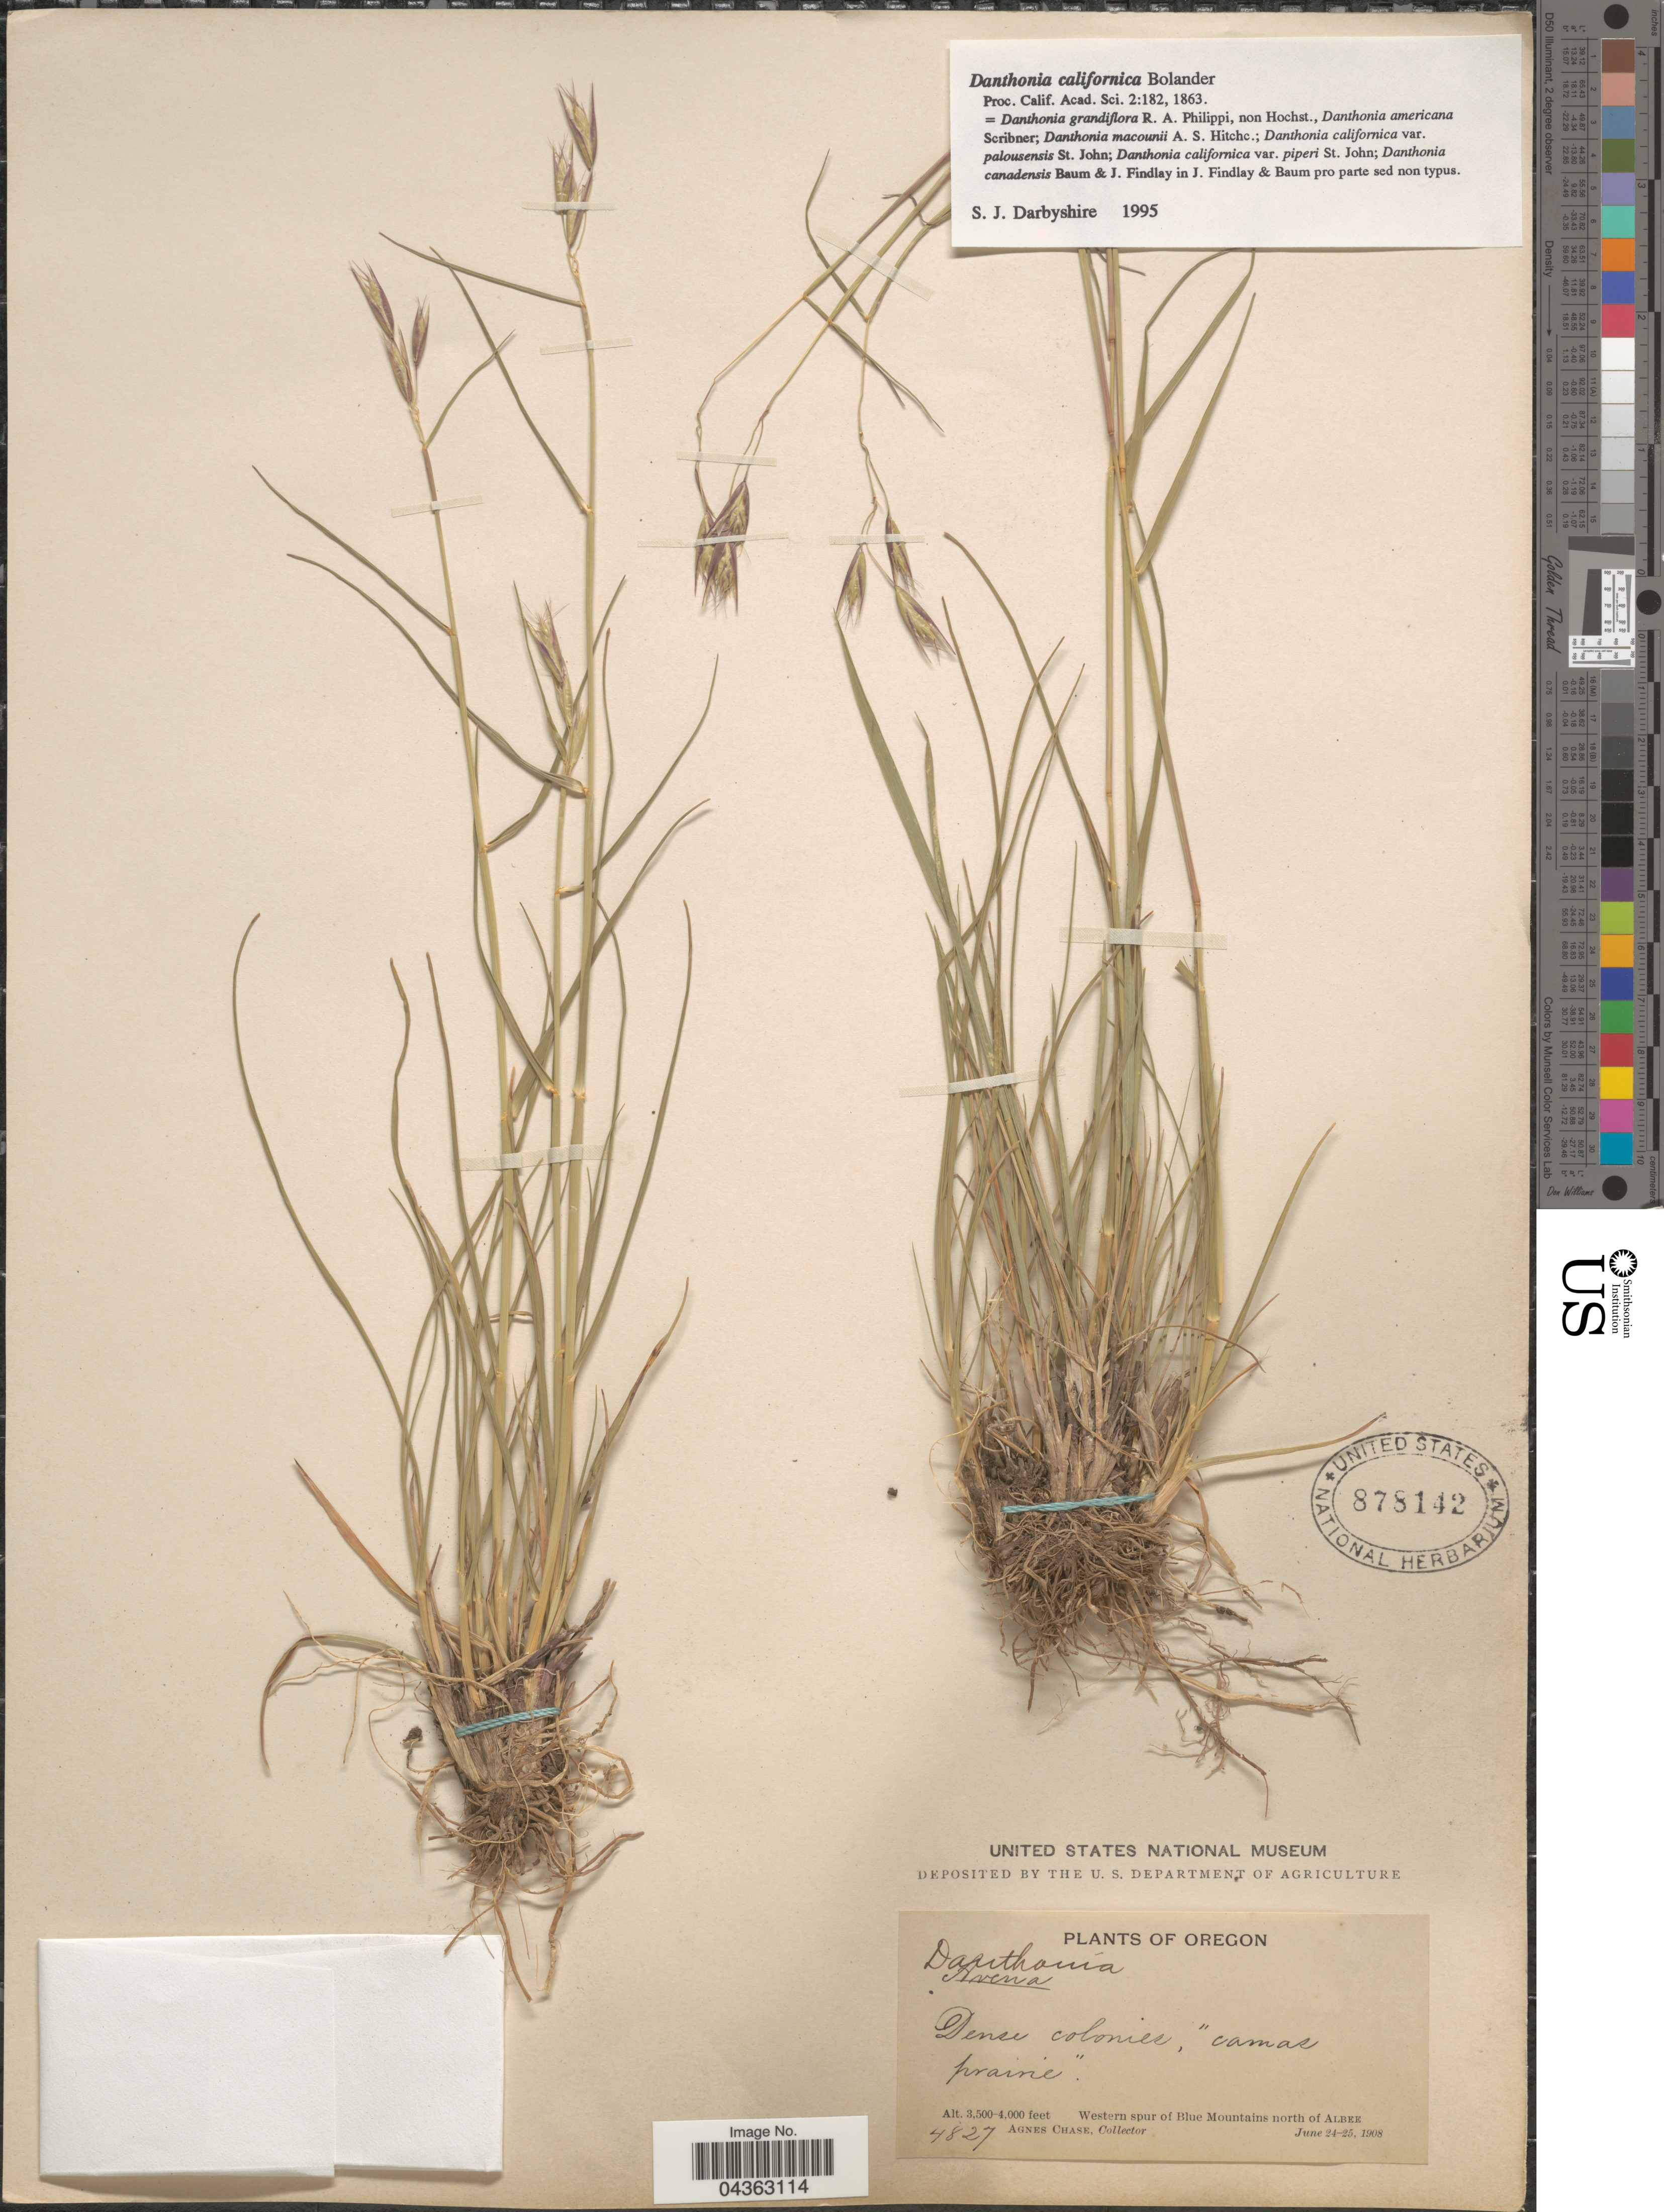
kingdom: Plantae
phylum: Tracheophyta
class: Liliopsida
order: Poales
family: Poaceae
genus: Danthonia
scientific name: Danthonia californica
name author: Bol.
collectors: A. Chase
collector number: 4827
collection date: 1908-06-24/1908-06-25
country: United States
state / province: Oregon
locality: Western spur of Blue Mountains north of Albee.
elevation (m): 1067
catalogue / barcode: US 878142